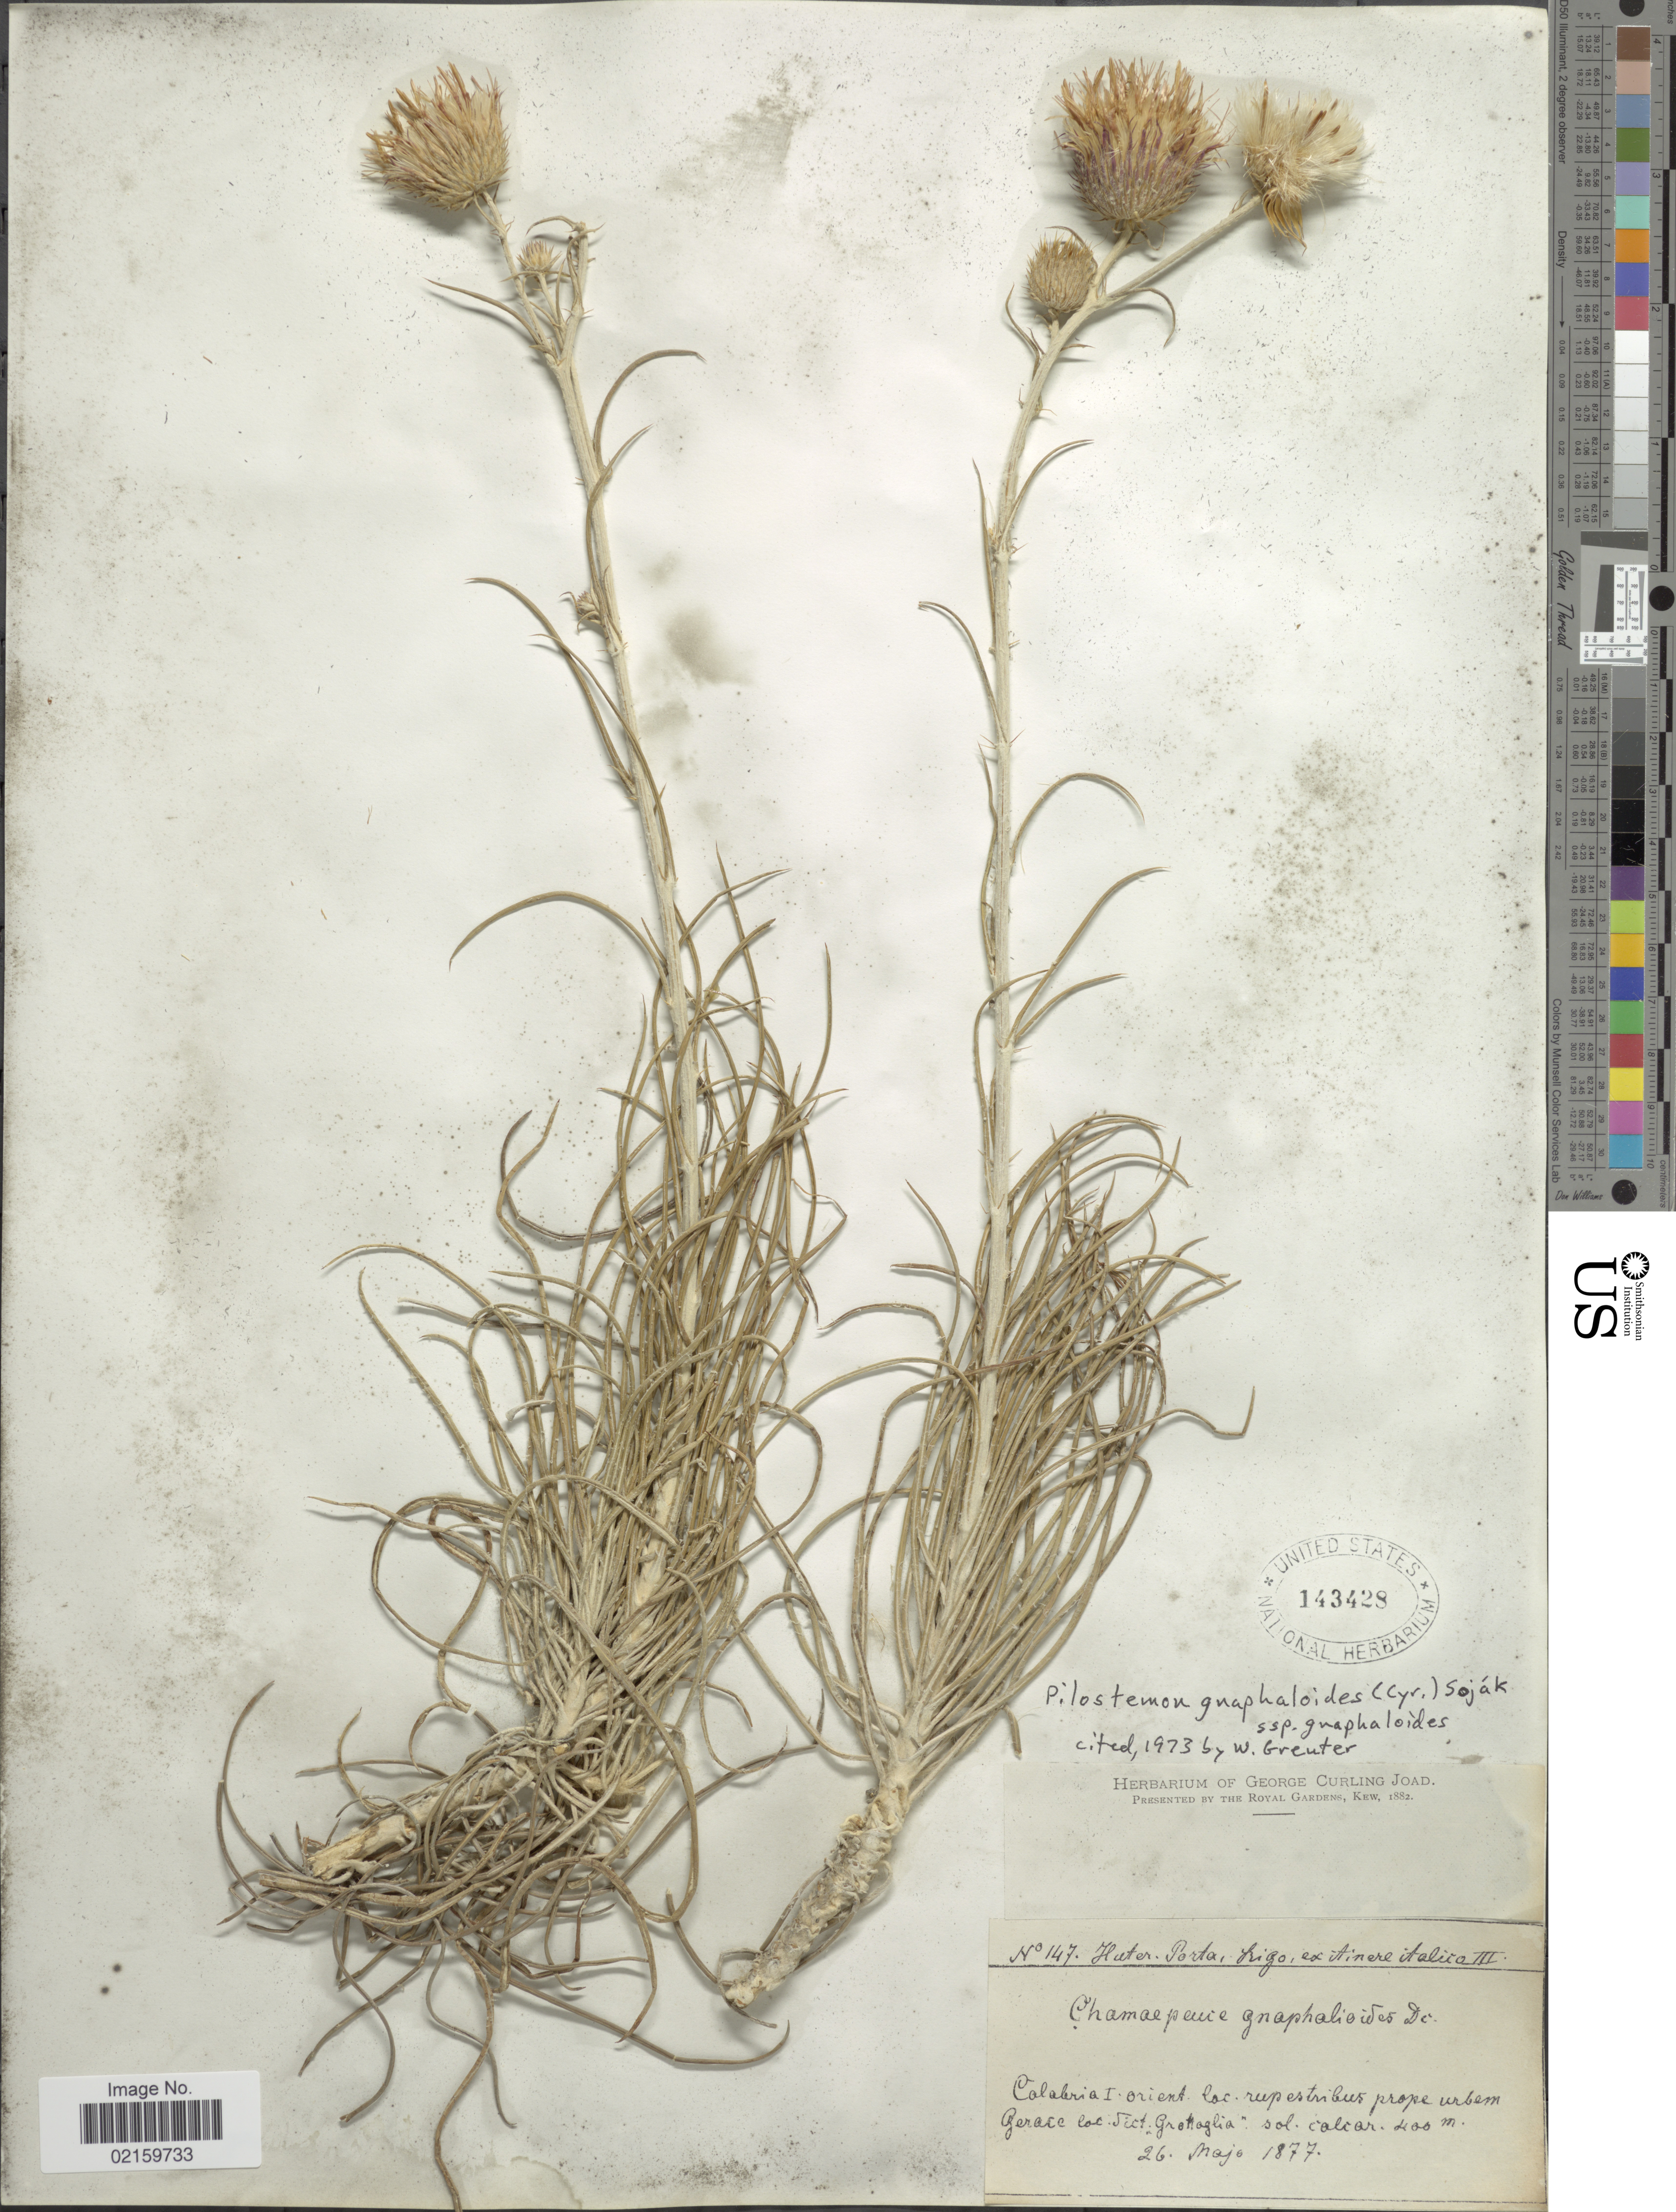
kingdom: Plantae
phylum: Tracheophyta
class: Magnoliopsida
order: Asterales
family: Asteraceae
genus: Ptilostemon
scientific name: Ptilostemon gnaphaloides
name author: (Cirillo) Soják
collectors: P. Busujan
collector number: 147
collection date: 1877-05-26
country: Italy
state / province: Calabria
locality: Calabria I. orient. loc. rupertiribus prope urbem Ferace loc. Sict Grohaglia. sol. caliar [interpreted]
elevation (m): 400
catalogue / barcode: US 143428